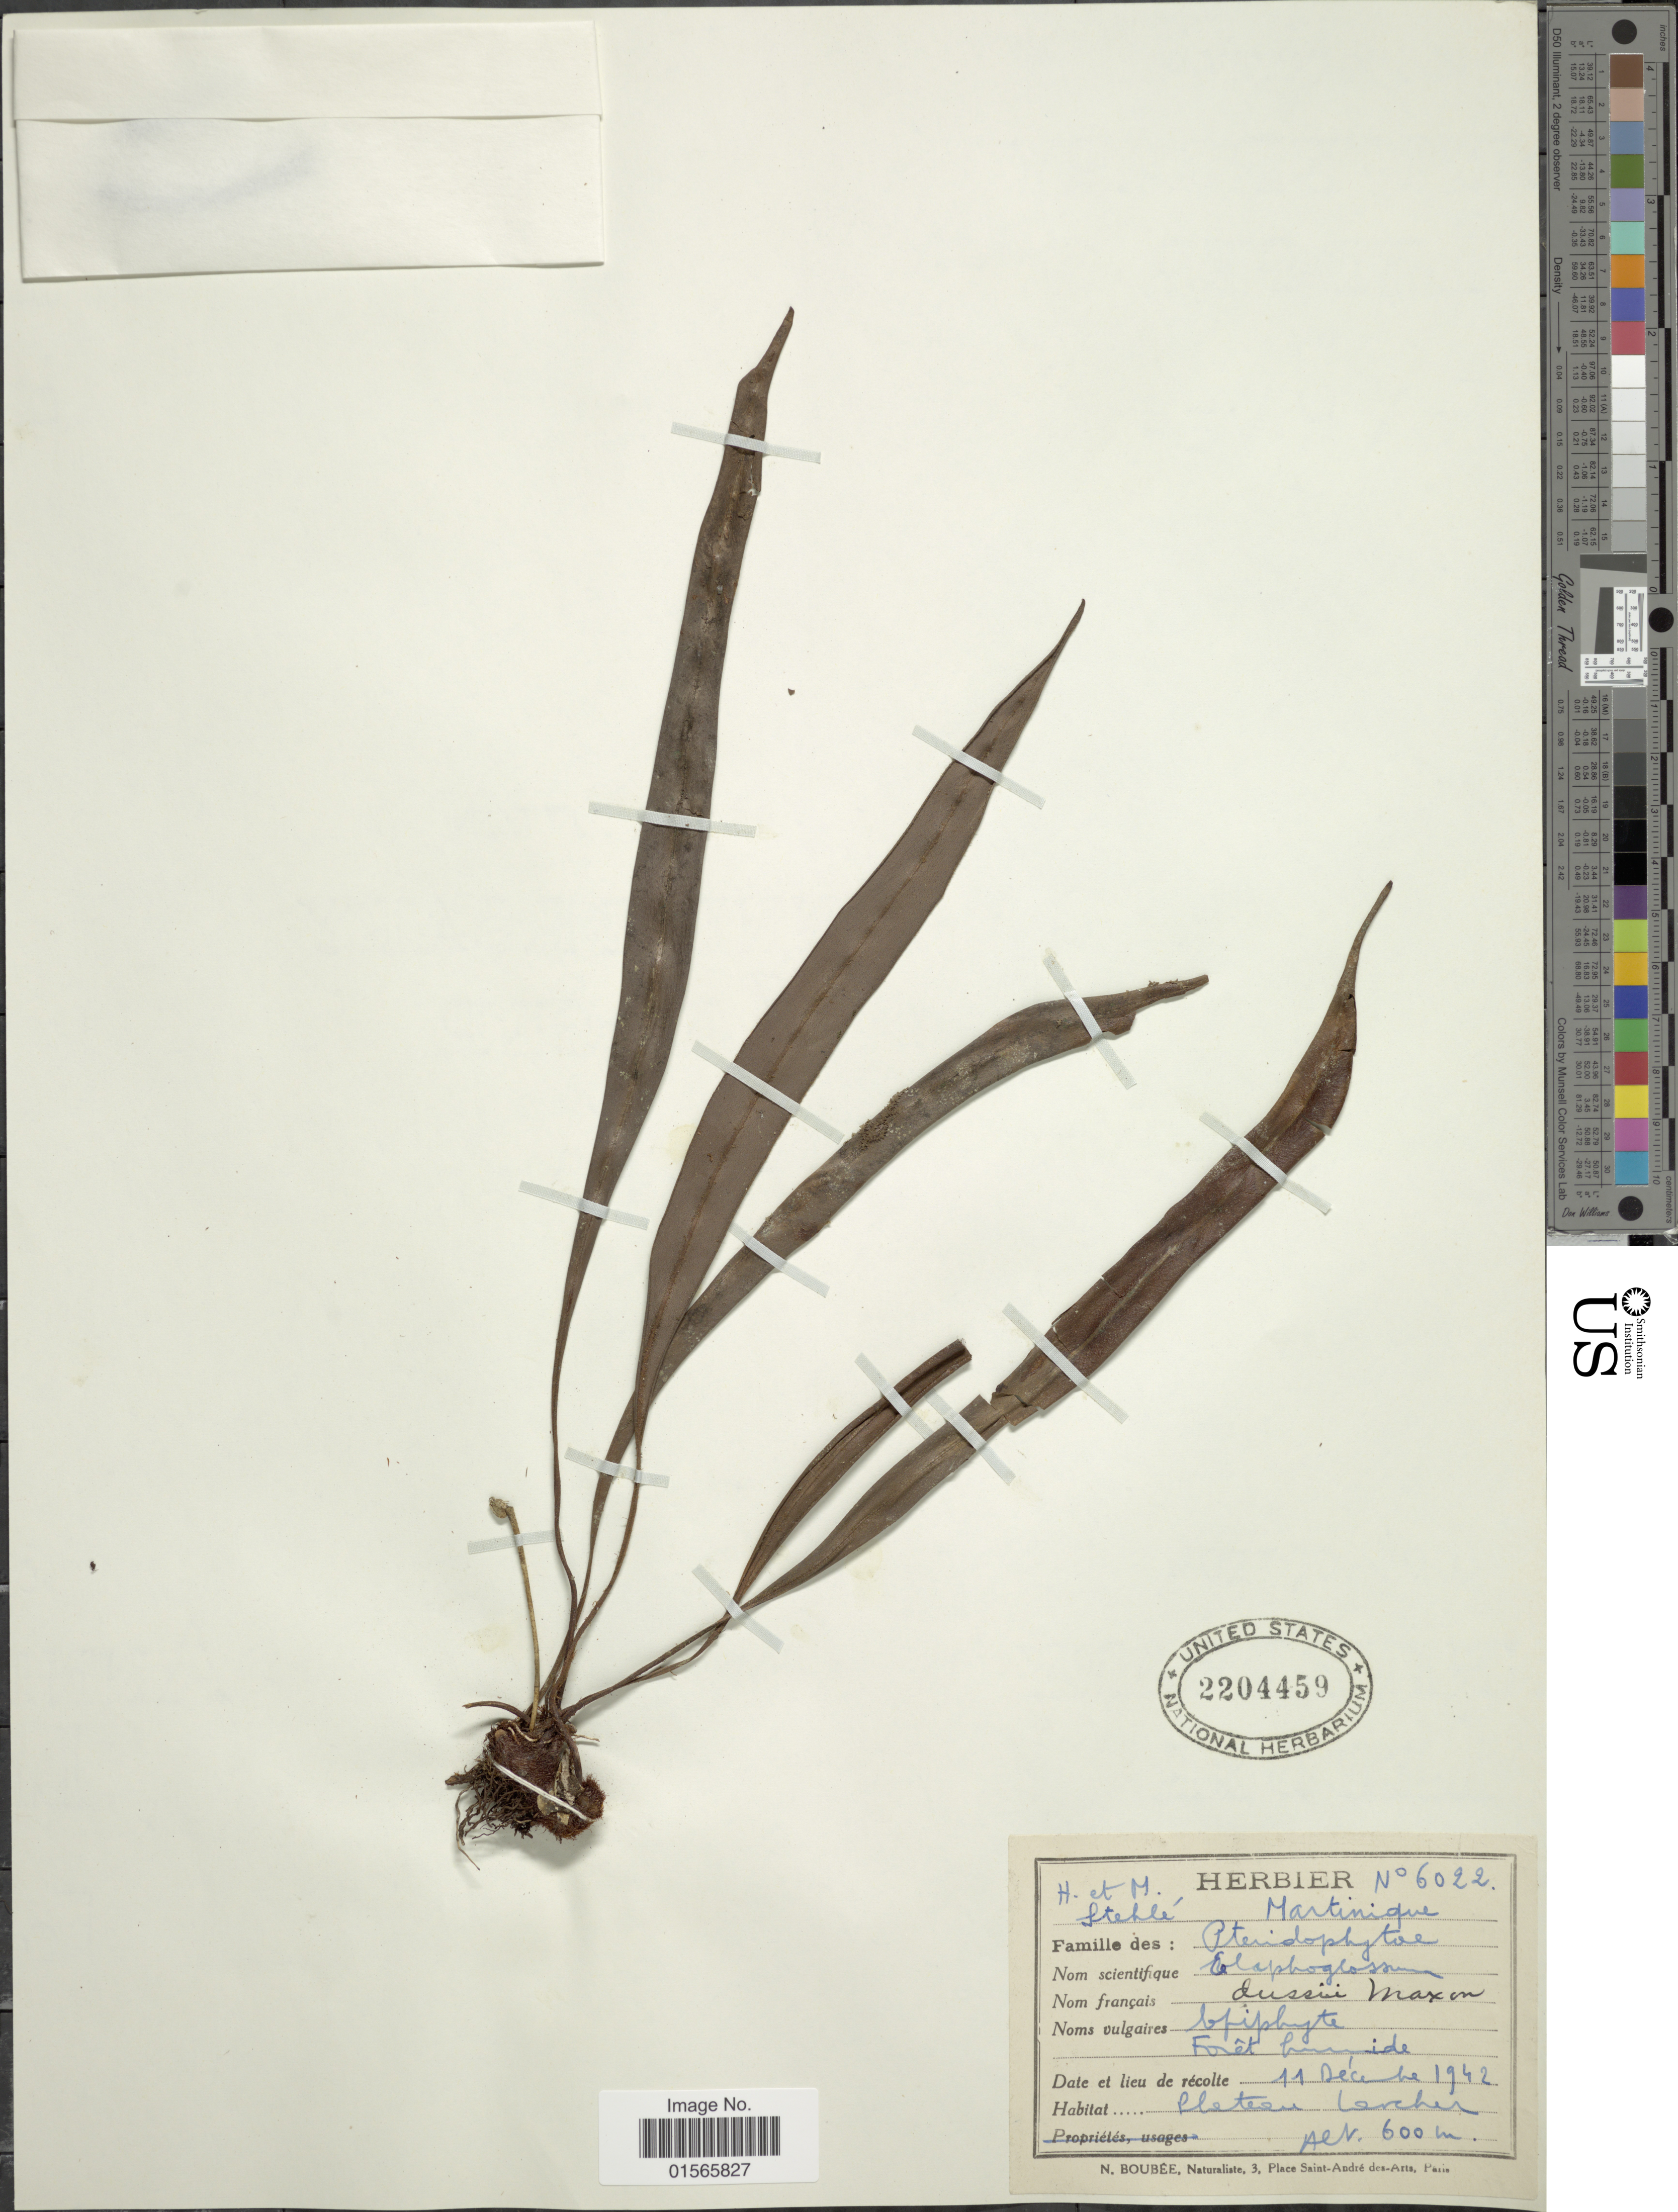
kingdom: Plantae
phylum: Tracheophyta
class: Polypodiopsida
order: Polypodiales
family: Dryopteridaceae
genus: Elaphoglossum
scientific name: Elaphoglossum petiolatum var. dussii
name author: (Underw. ex Maxon) Proctor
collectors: H. Stehlé & M. Stehlé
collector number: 6022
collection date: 1942-12-11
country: Martinique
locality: Forêt humide, Plateau Larcher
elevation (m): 600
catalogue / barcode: US 2204459